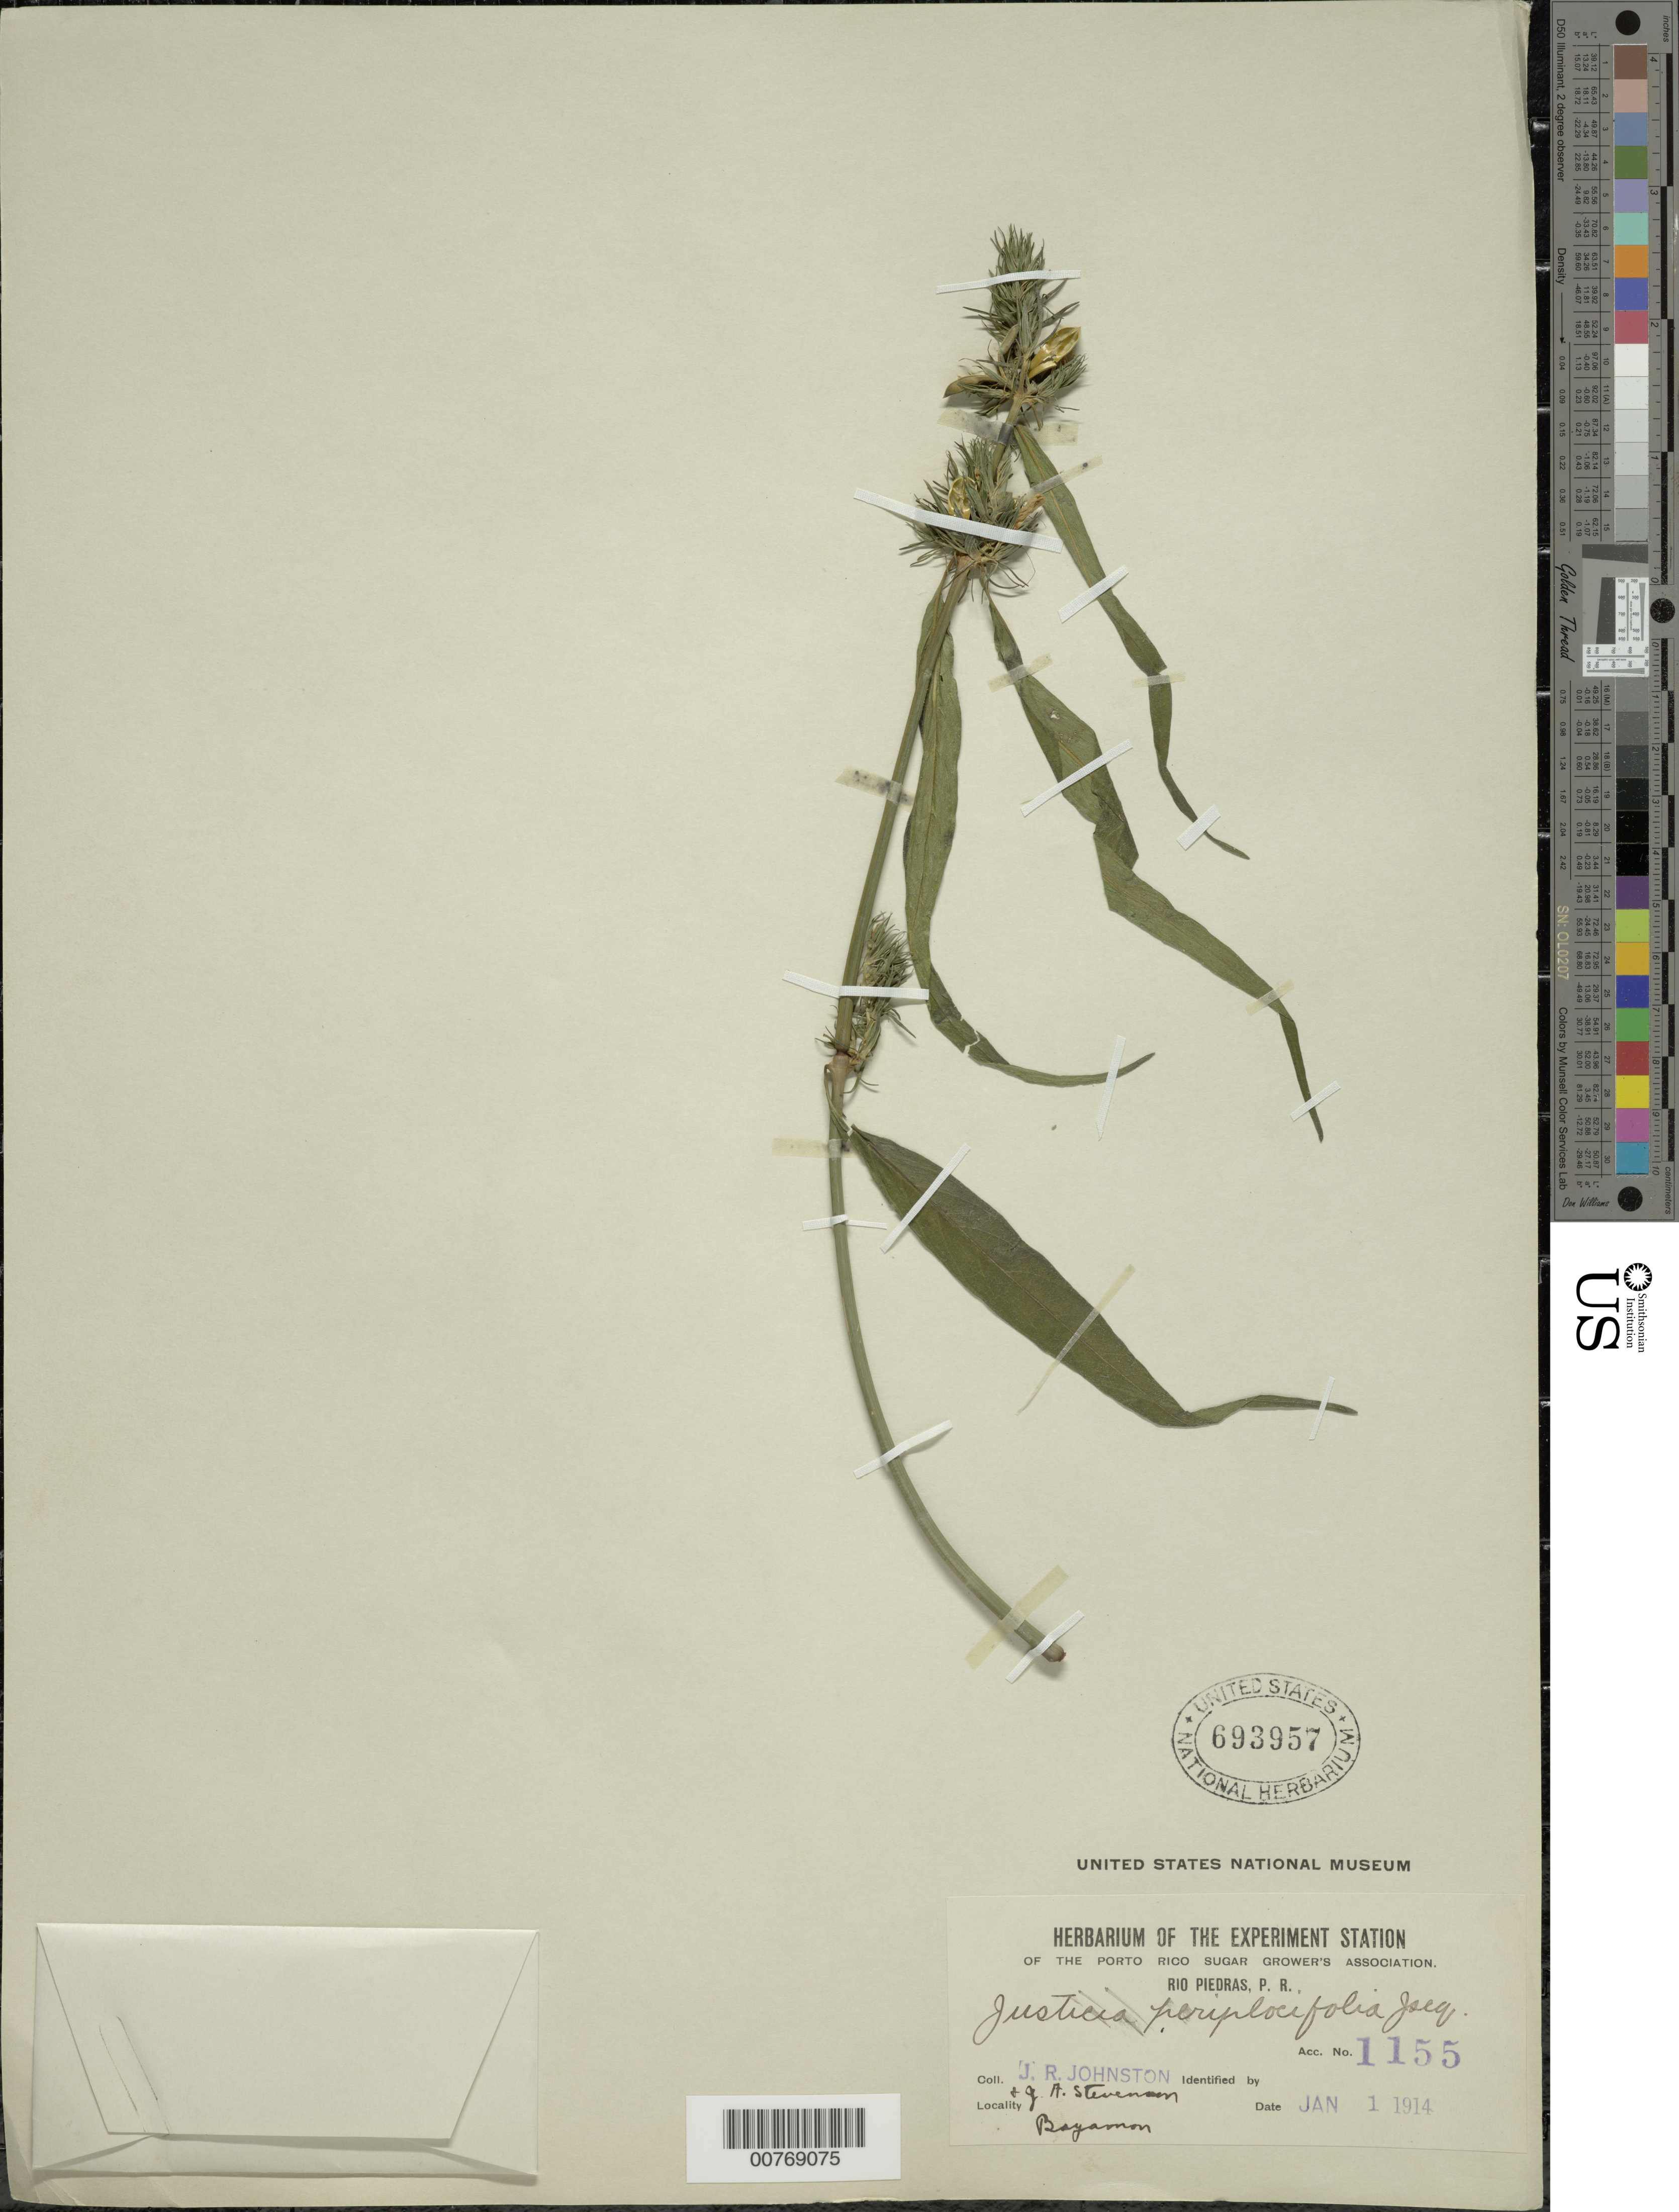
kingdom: Plantae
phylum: Tracheophyta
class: Magnoliopsida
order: Lamiales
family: Acanthaceae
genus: Justicia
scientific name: Justicia periplocifolia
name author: Jacq.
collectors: J. Johnston & J. A. Stevenson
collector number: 1155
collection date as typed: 01 Jan 1914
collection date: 1914-01-01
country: Puerto Rico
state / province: Bayamón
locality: Río Piedras; Bayamon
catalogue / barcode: US 693957